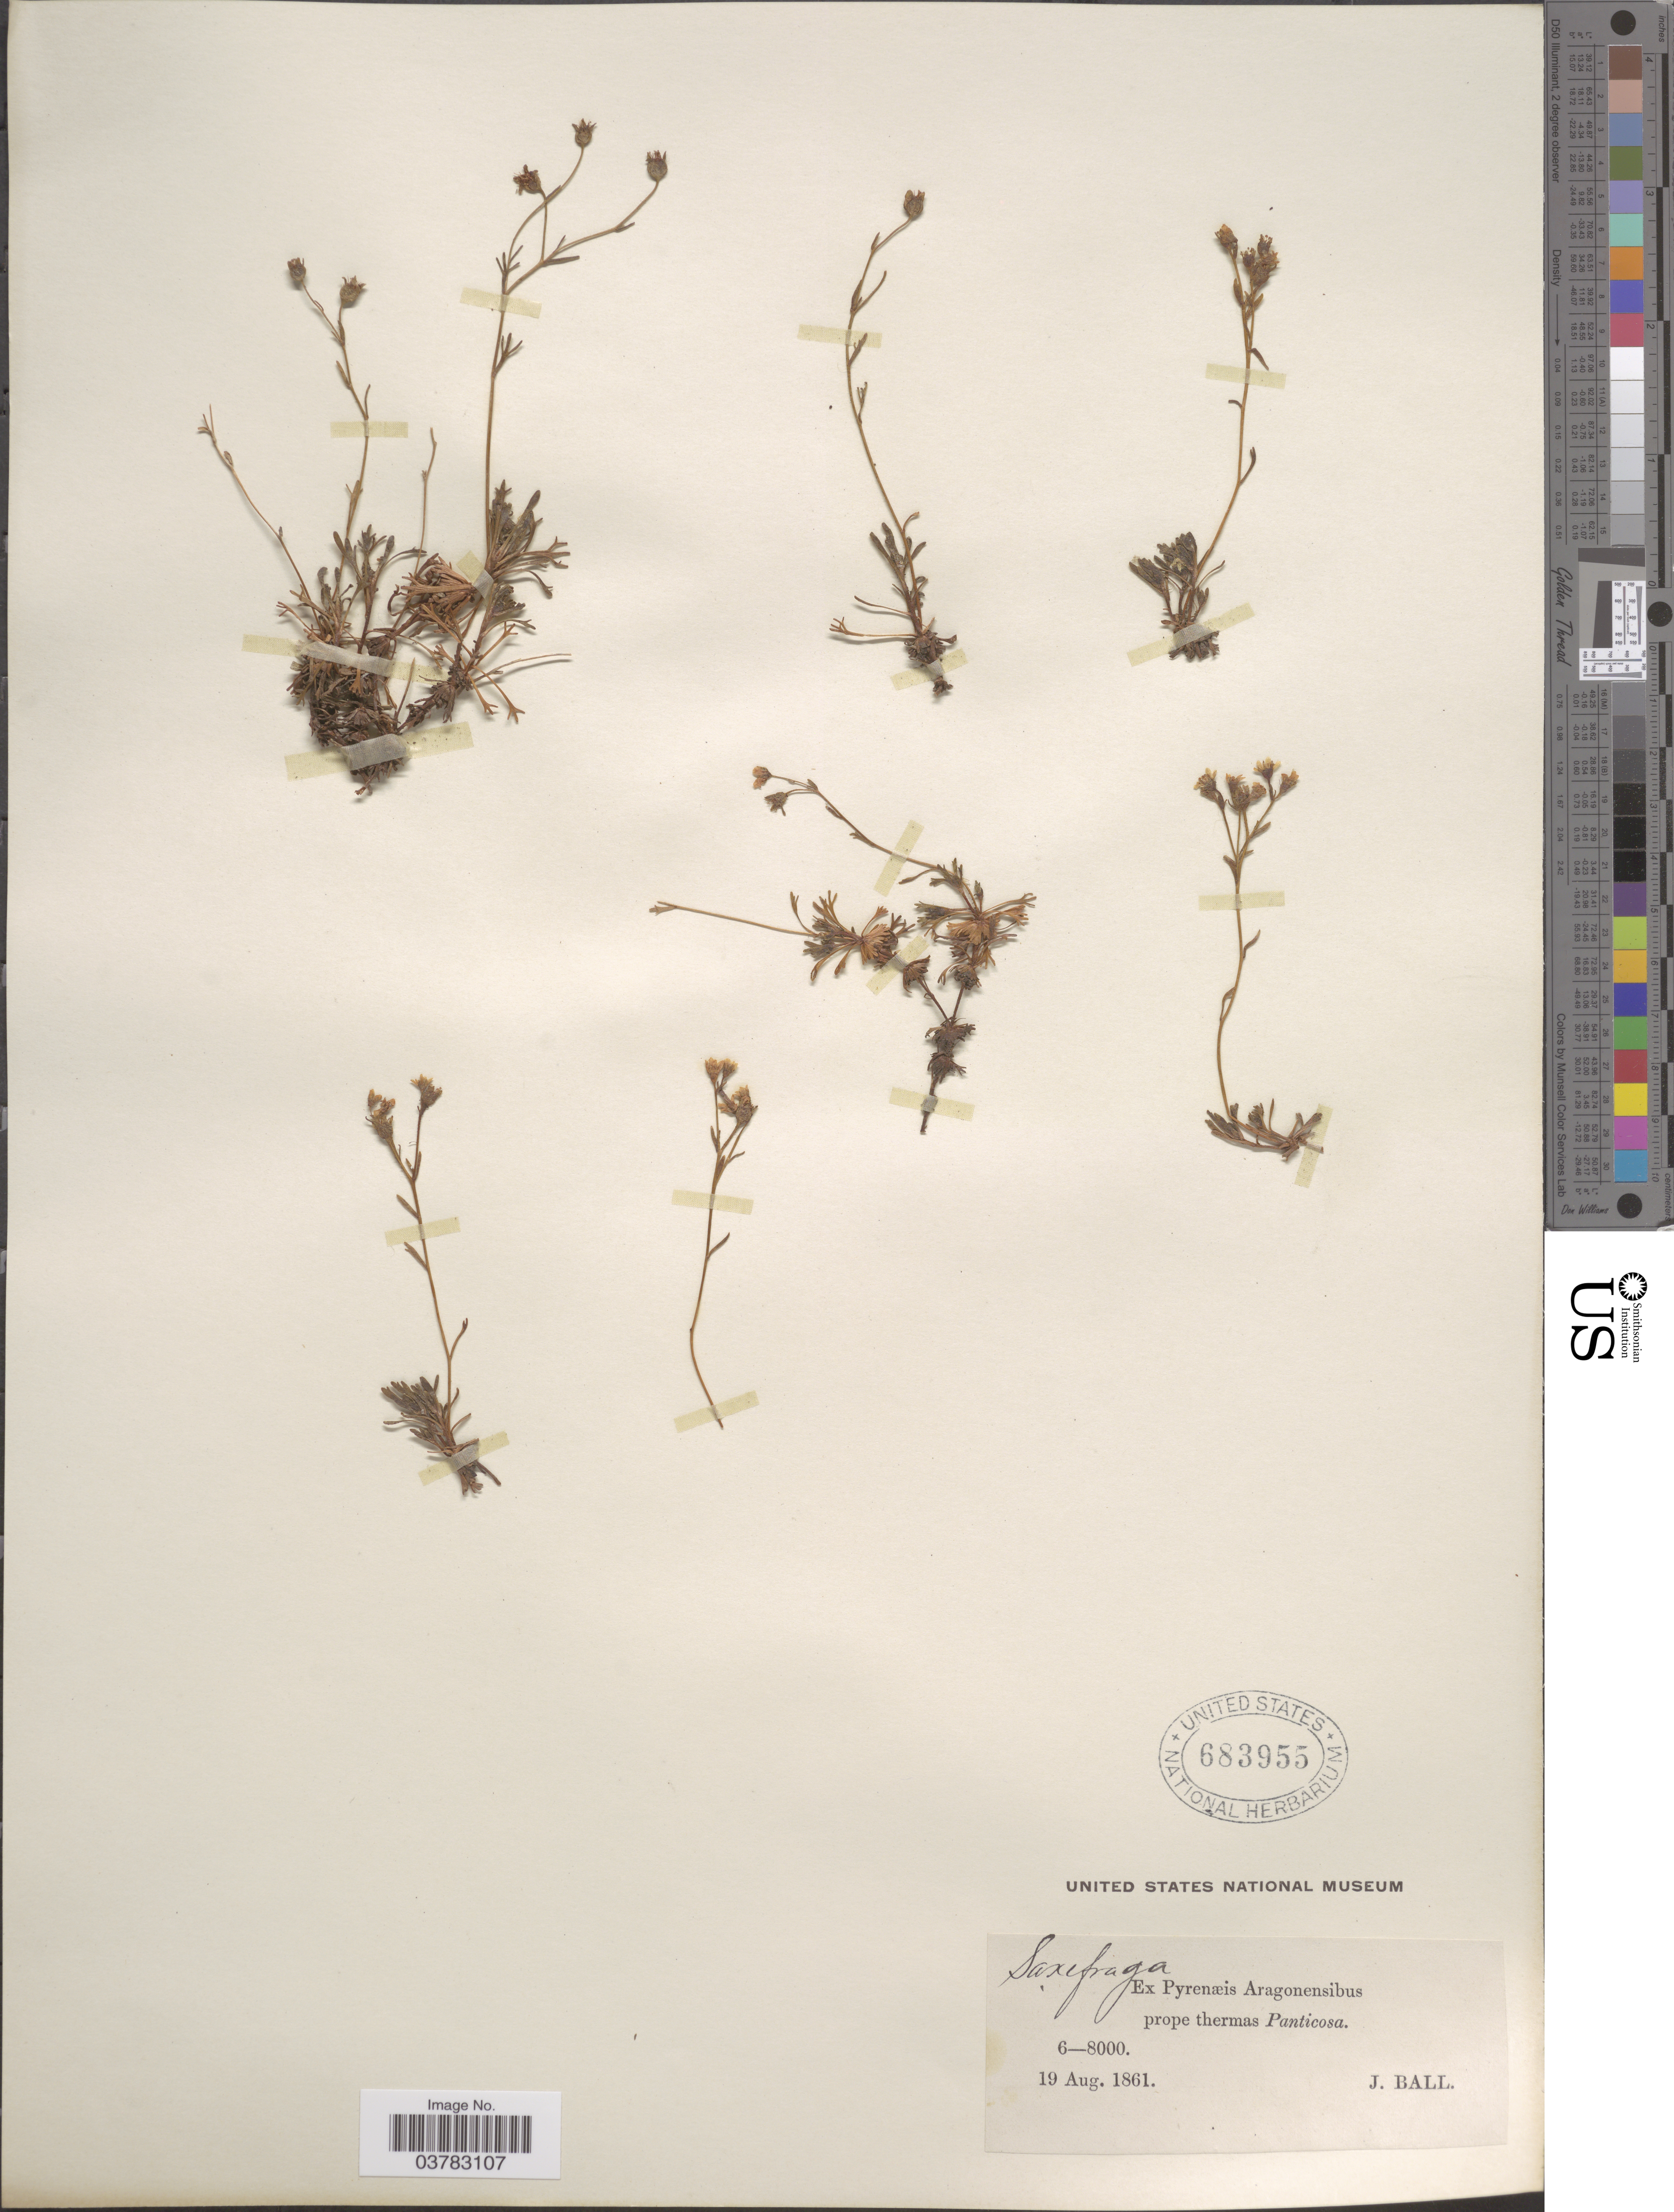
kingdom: Plantae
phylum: Tracheophyta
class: Magnoliopsida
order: Saxifragales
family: Saxifragaceae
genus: Saxifraga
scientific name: Saxifraga sp.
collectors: J. Ball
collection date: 1861-08-19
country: Spain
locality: Ex Pyrenæis Aragonensibus prope thermas Panticosa.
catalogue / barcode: US 683955